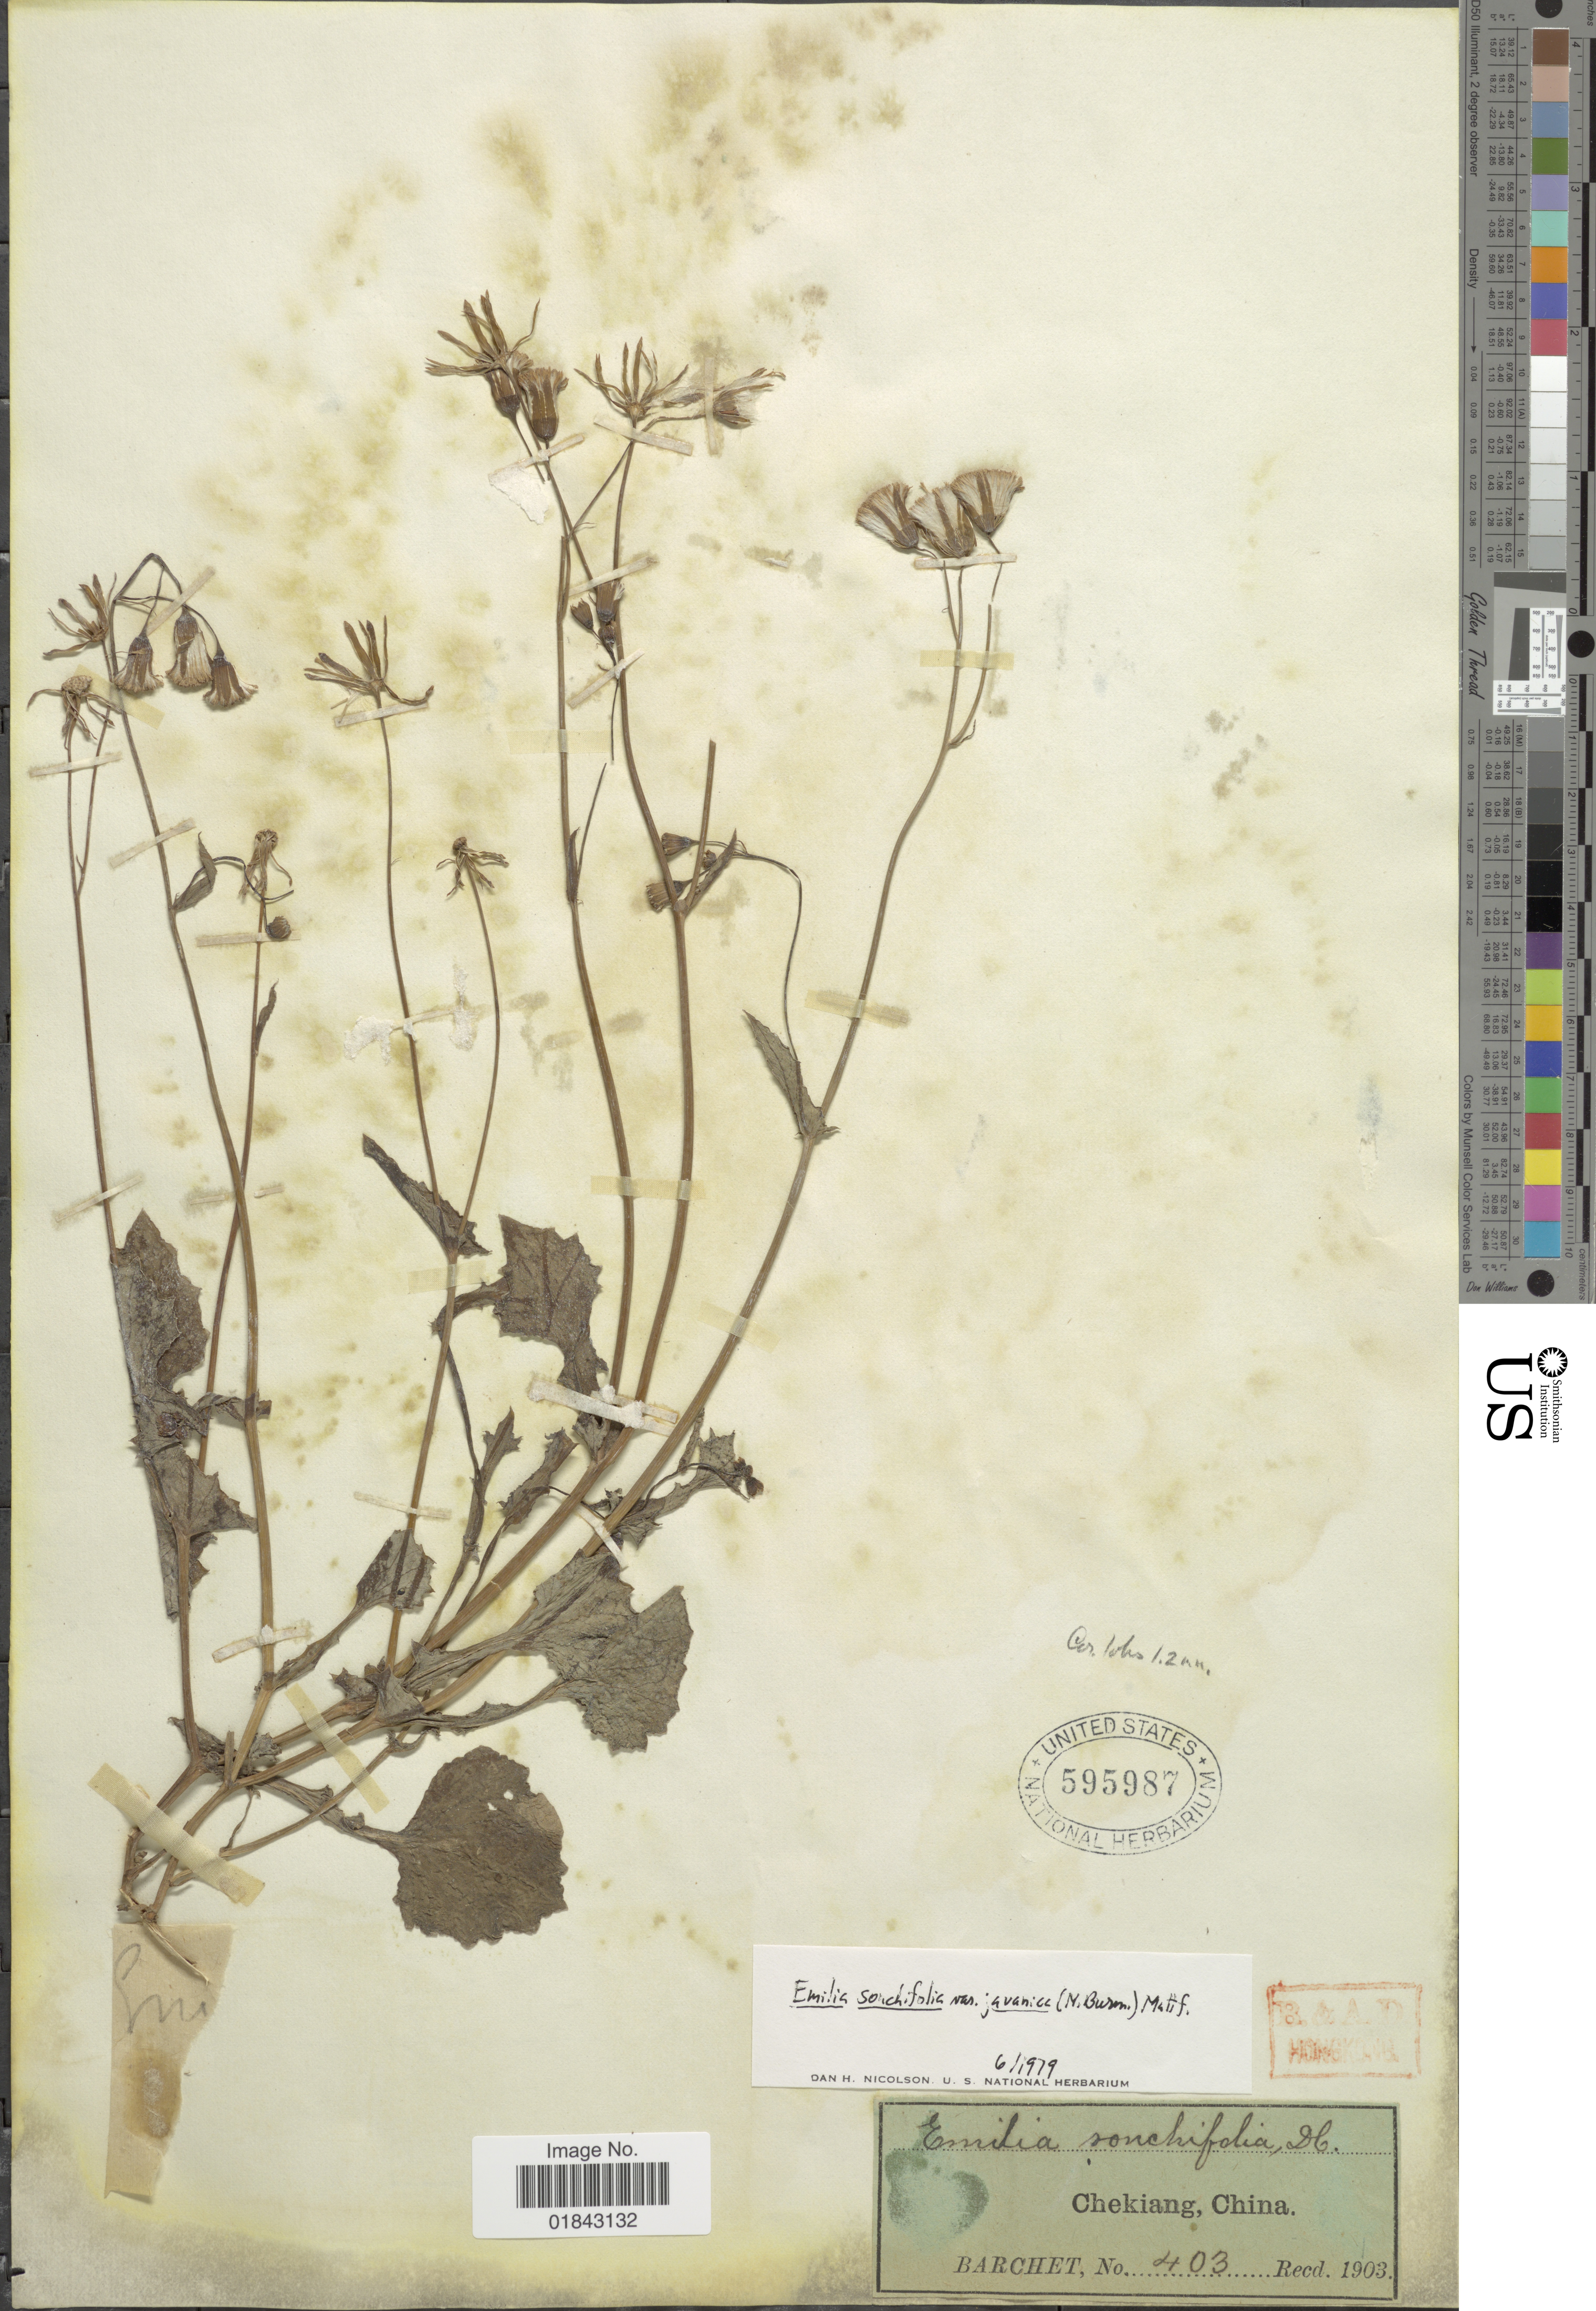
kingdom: Plantae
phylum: Tracheophyta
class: Magnoliopsida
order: Asterales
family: Asteraceae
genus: Emilia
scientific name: Emilia sonchifolia var. javanica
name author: (Burm. f.) Mattf.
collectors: Barchet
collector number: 403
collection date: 1903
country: China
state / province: Zhejiang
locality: Chekiang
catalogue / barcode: US 595987